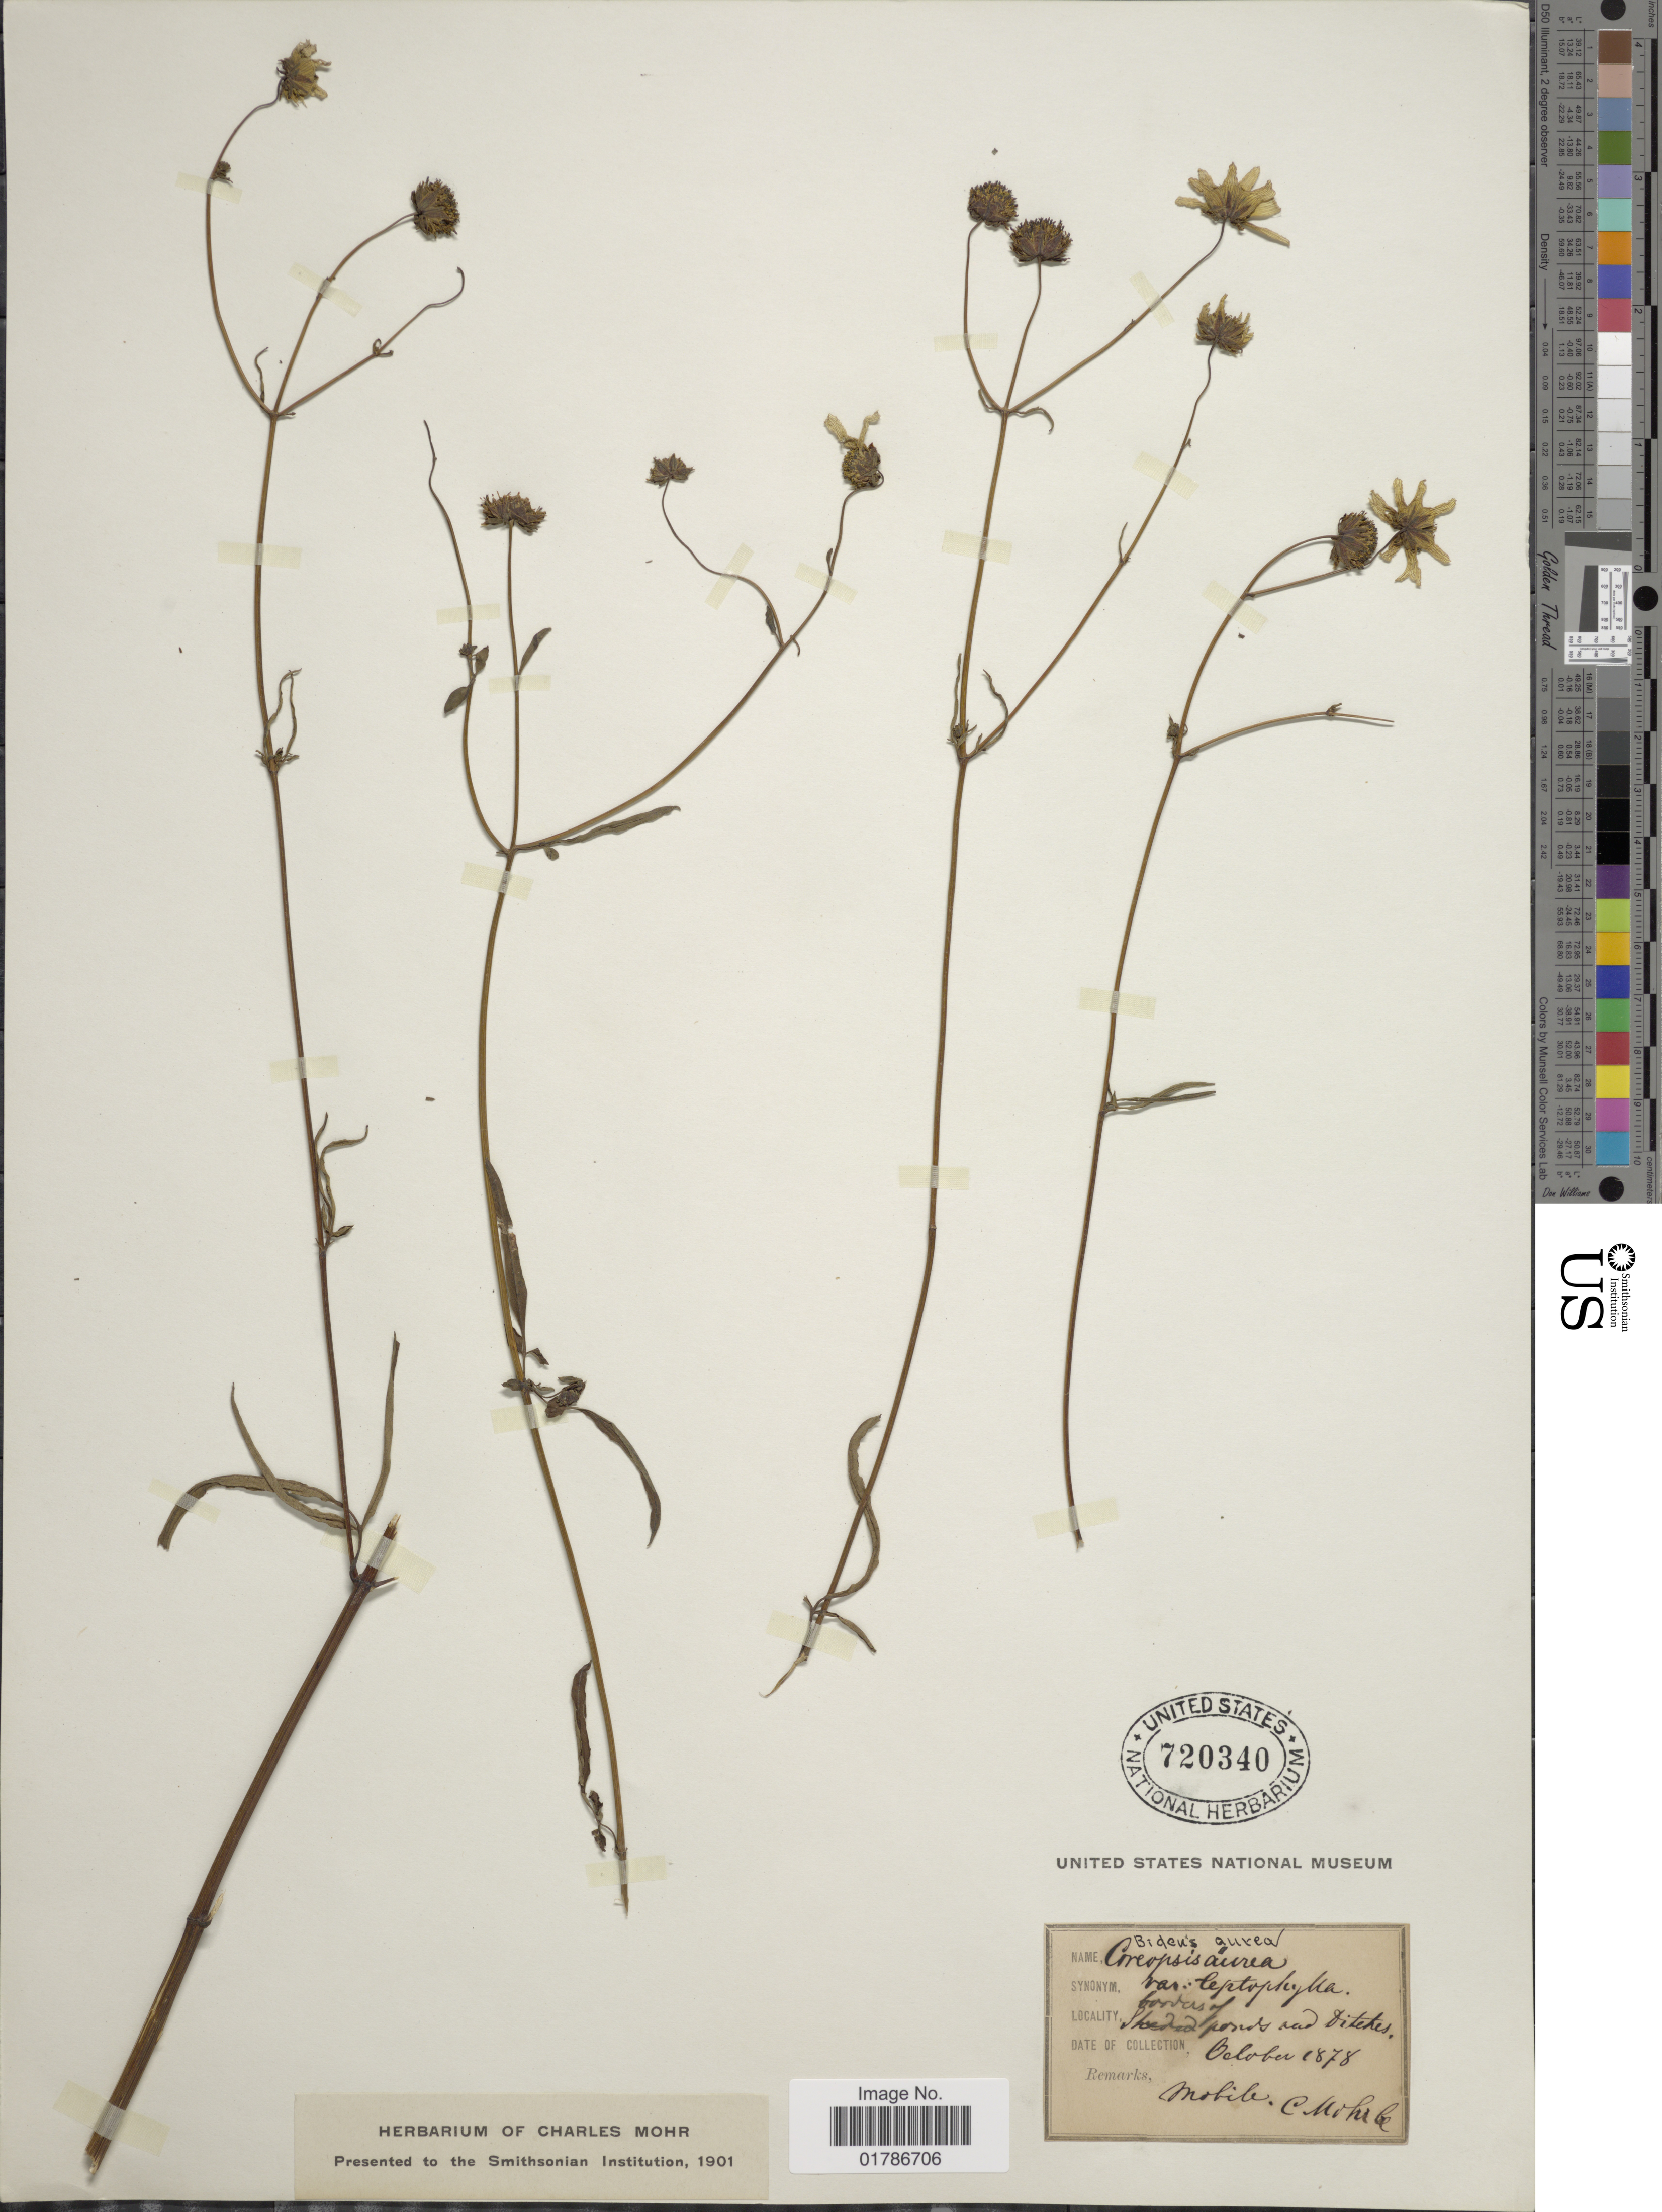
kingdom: Plantae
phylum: Tracheophyta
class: Magnoliopsida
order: Asterales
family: Asteraceae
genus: Bidens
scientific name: Bidens mitis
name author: (Michx.) Sherff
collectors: C. T. Mohr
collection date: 1878-10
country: United States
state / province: Alabama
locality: Borders of posids and ditches, Mobile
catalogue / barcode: US 720340